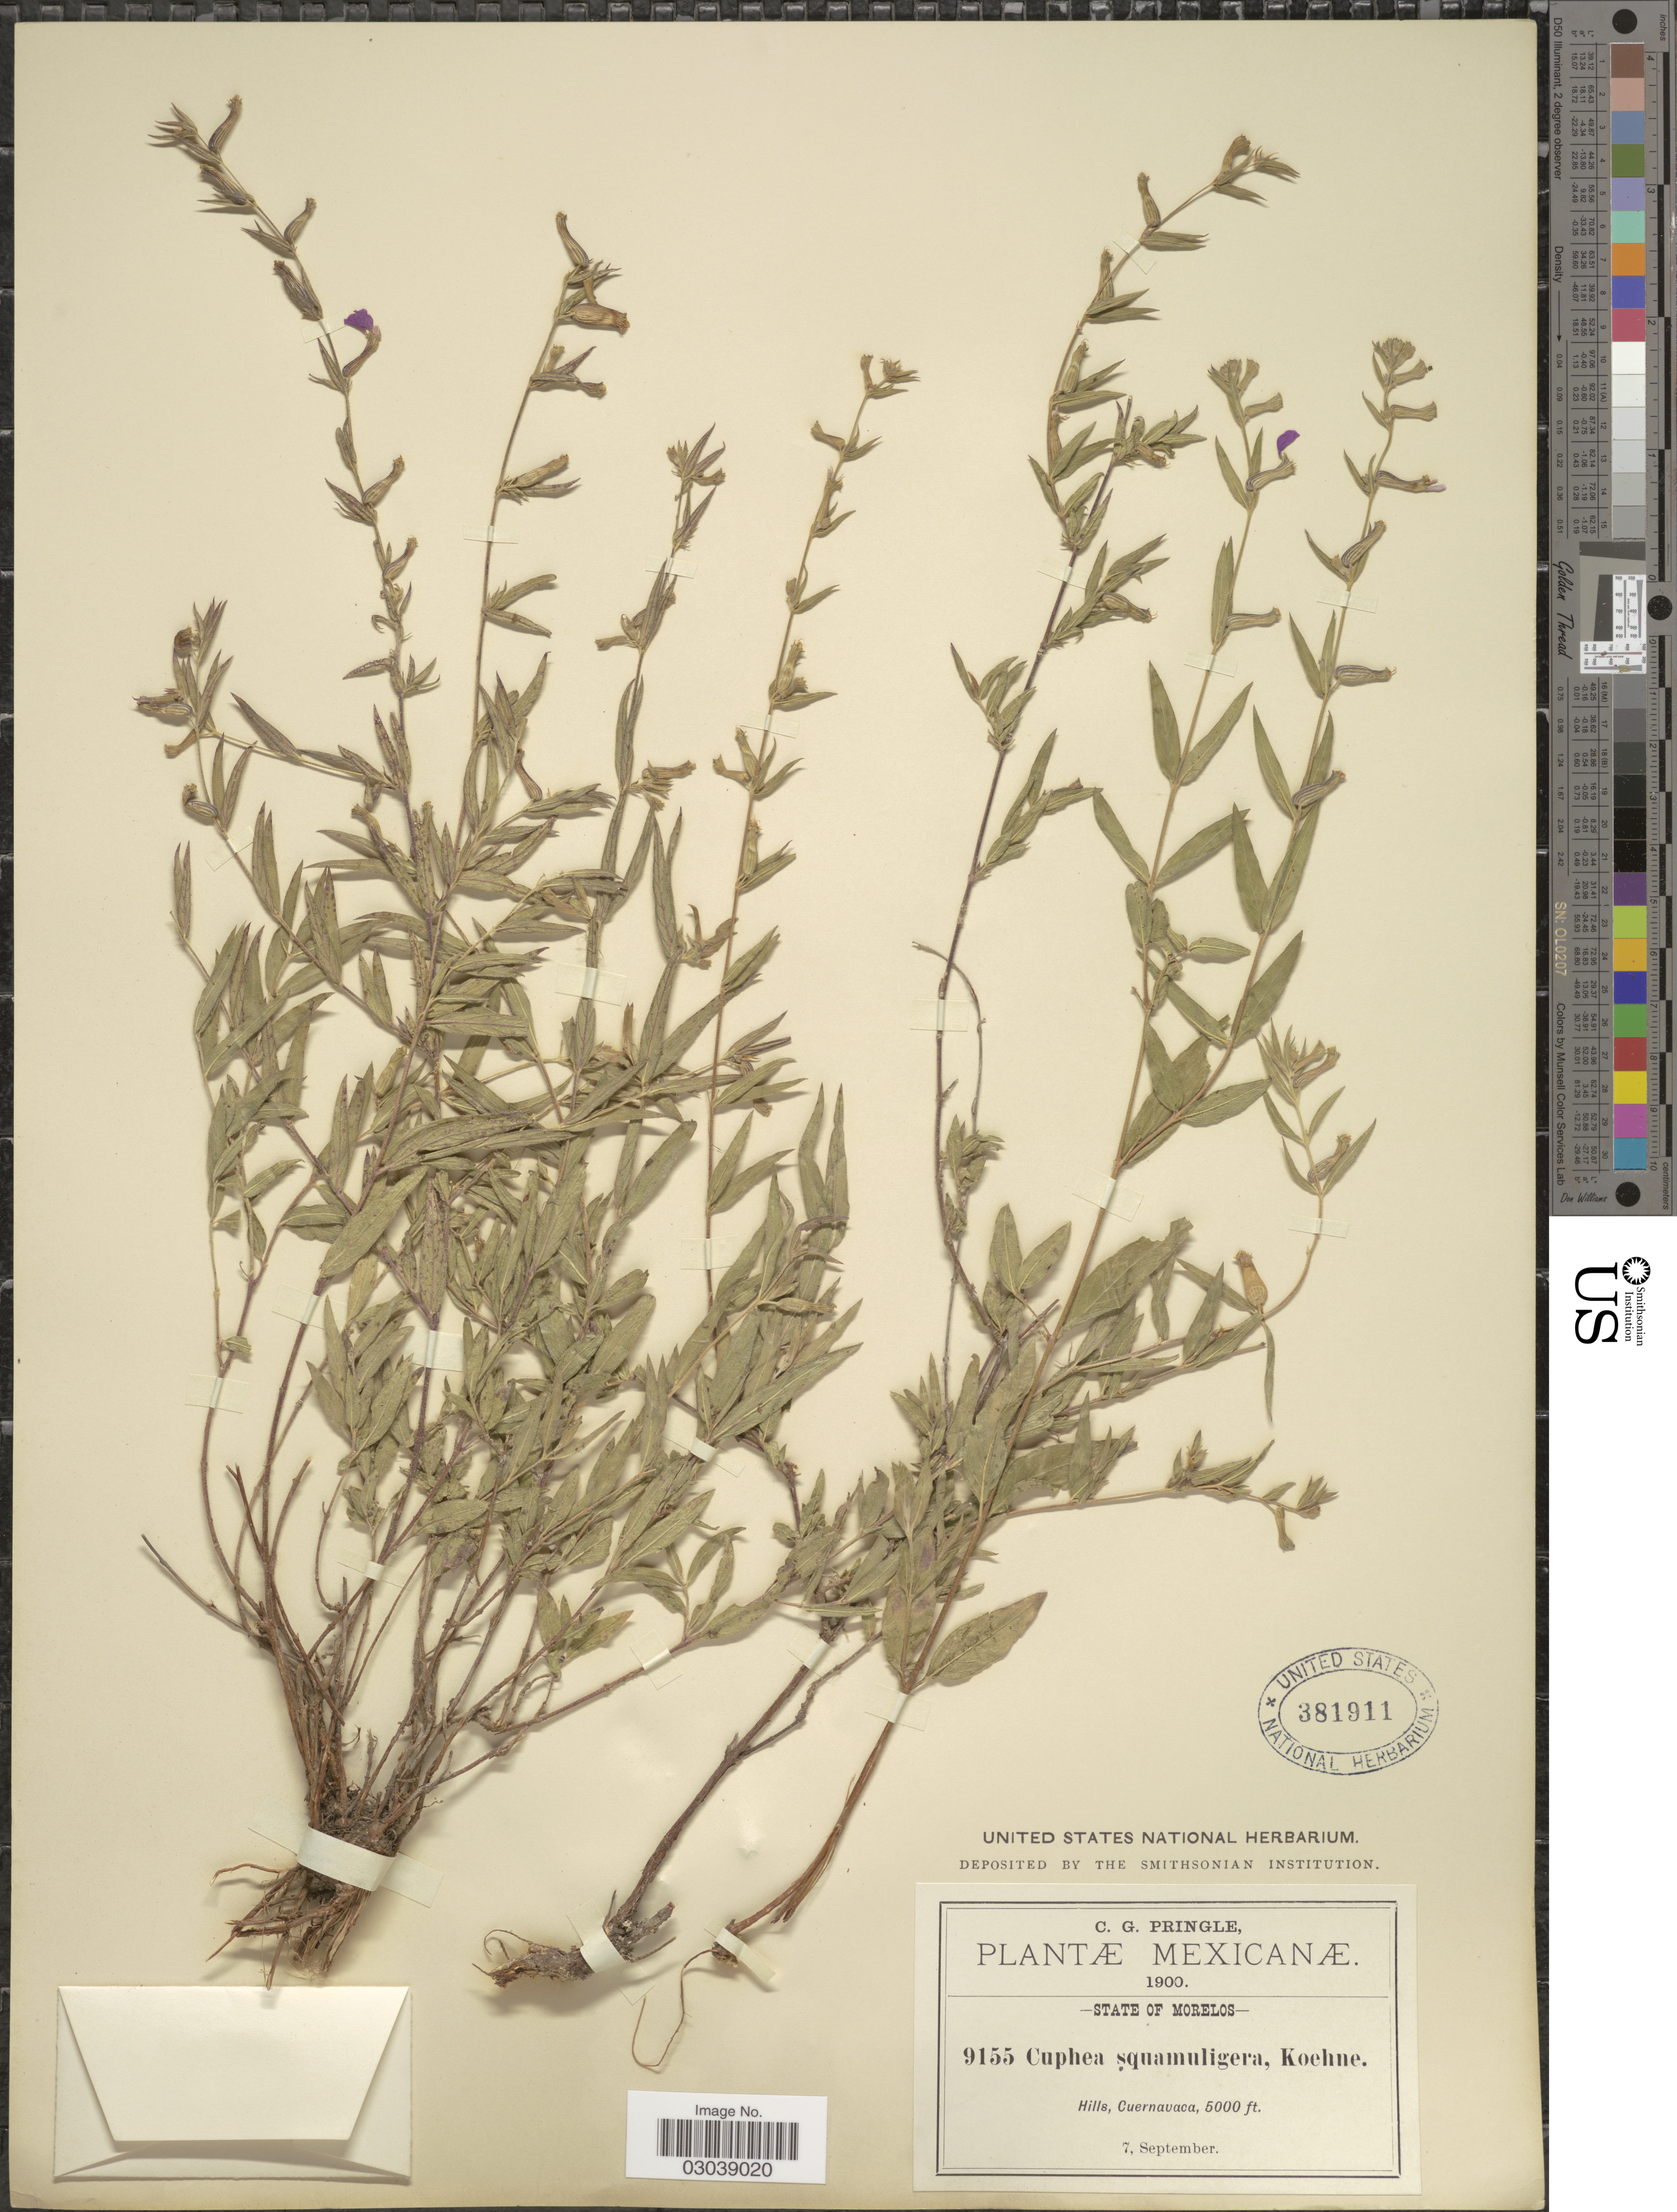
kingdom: Plantae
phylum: Tracheophyta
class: Magnoliopsida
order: Myrtales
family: Lythraceae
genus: Cuphea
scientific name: Cuphea squamuligera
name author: Koehne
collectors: C. G. Pringle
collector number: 9155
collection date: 1900-09-07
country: Mexico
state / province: Morelos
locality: Hills, Cuernavaca.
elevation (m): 1524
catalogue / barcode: US 381911